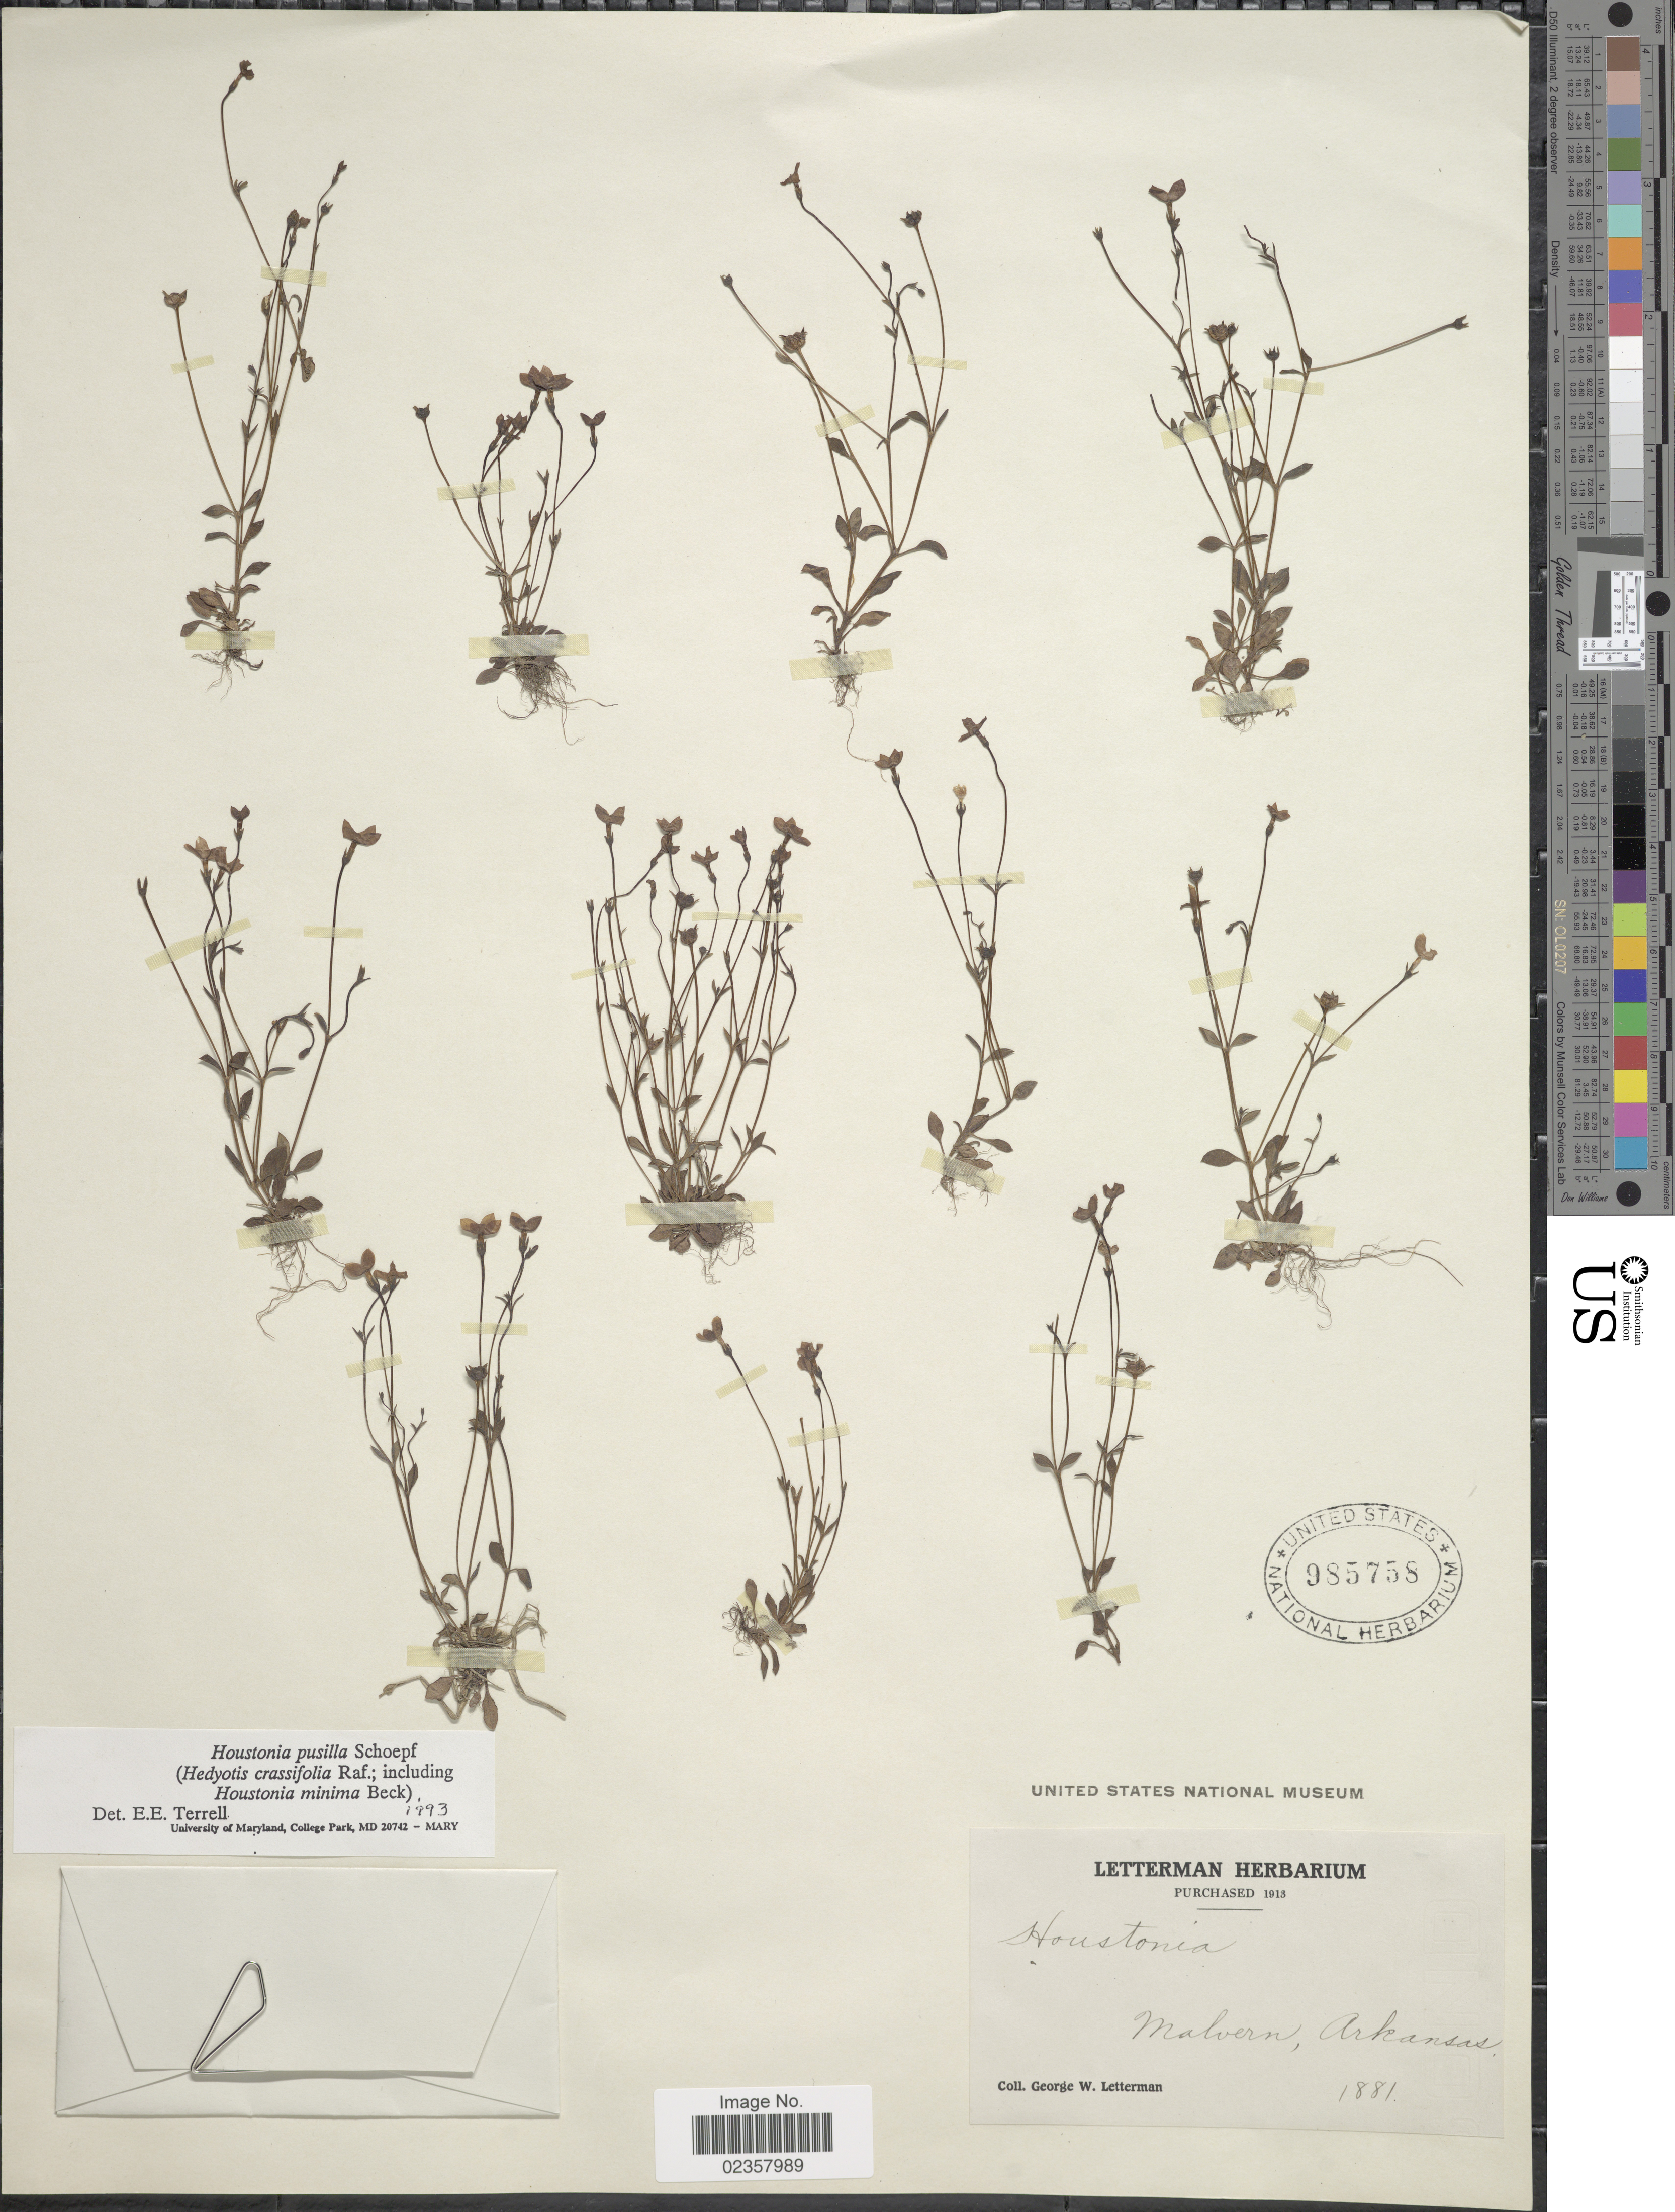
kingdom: Plantae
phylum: Tracheophyta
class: Magnoliopsida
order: Gentianales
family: Rubiaceae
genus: Houstonia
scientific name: Houstonia pusilla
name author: Schoepf.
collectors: G. W. Letterman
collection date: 1881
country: United States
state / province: Arkansas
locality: Malvern, Arkansas.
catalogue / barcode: US 985758